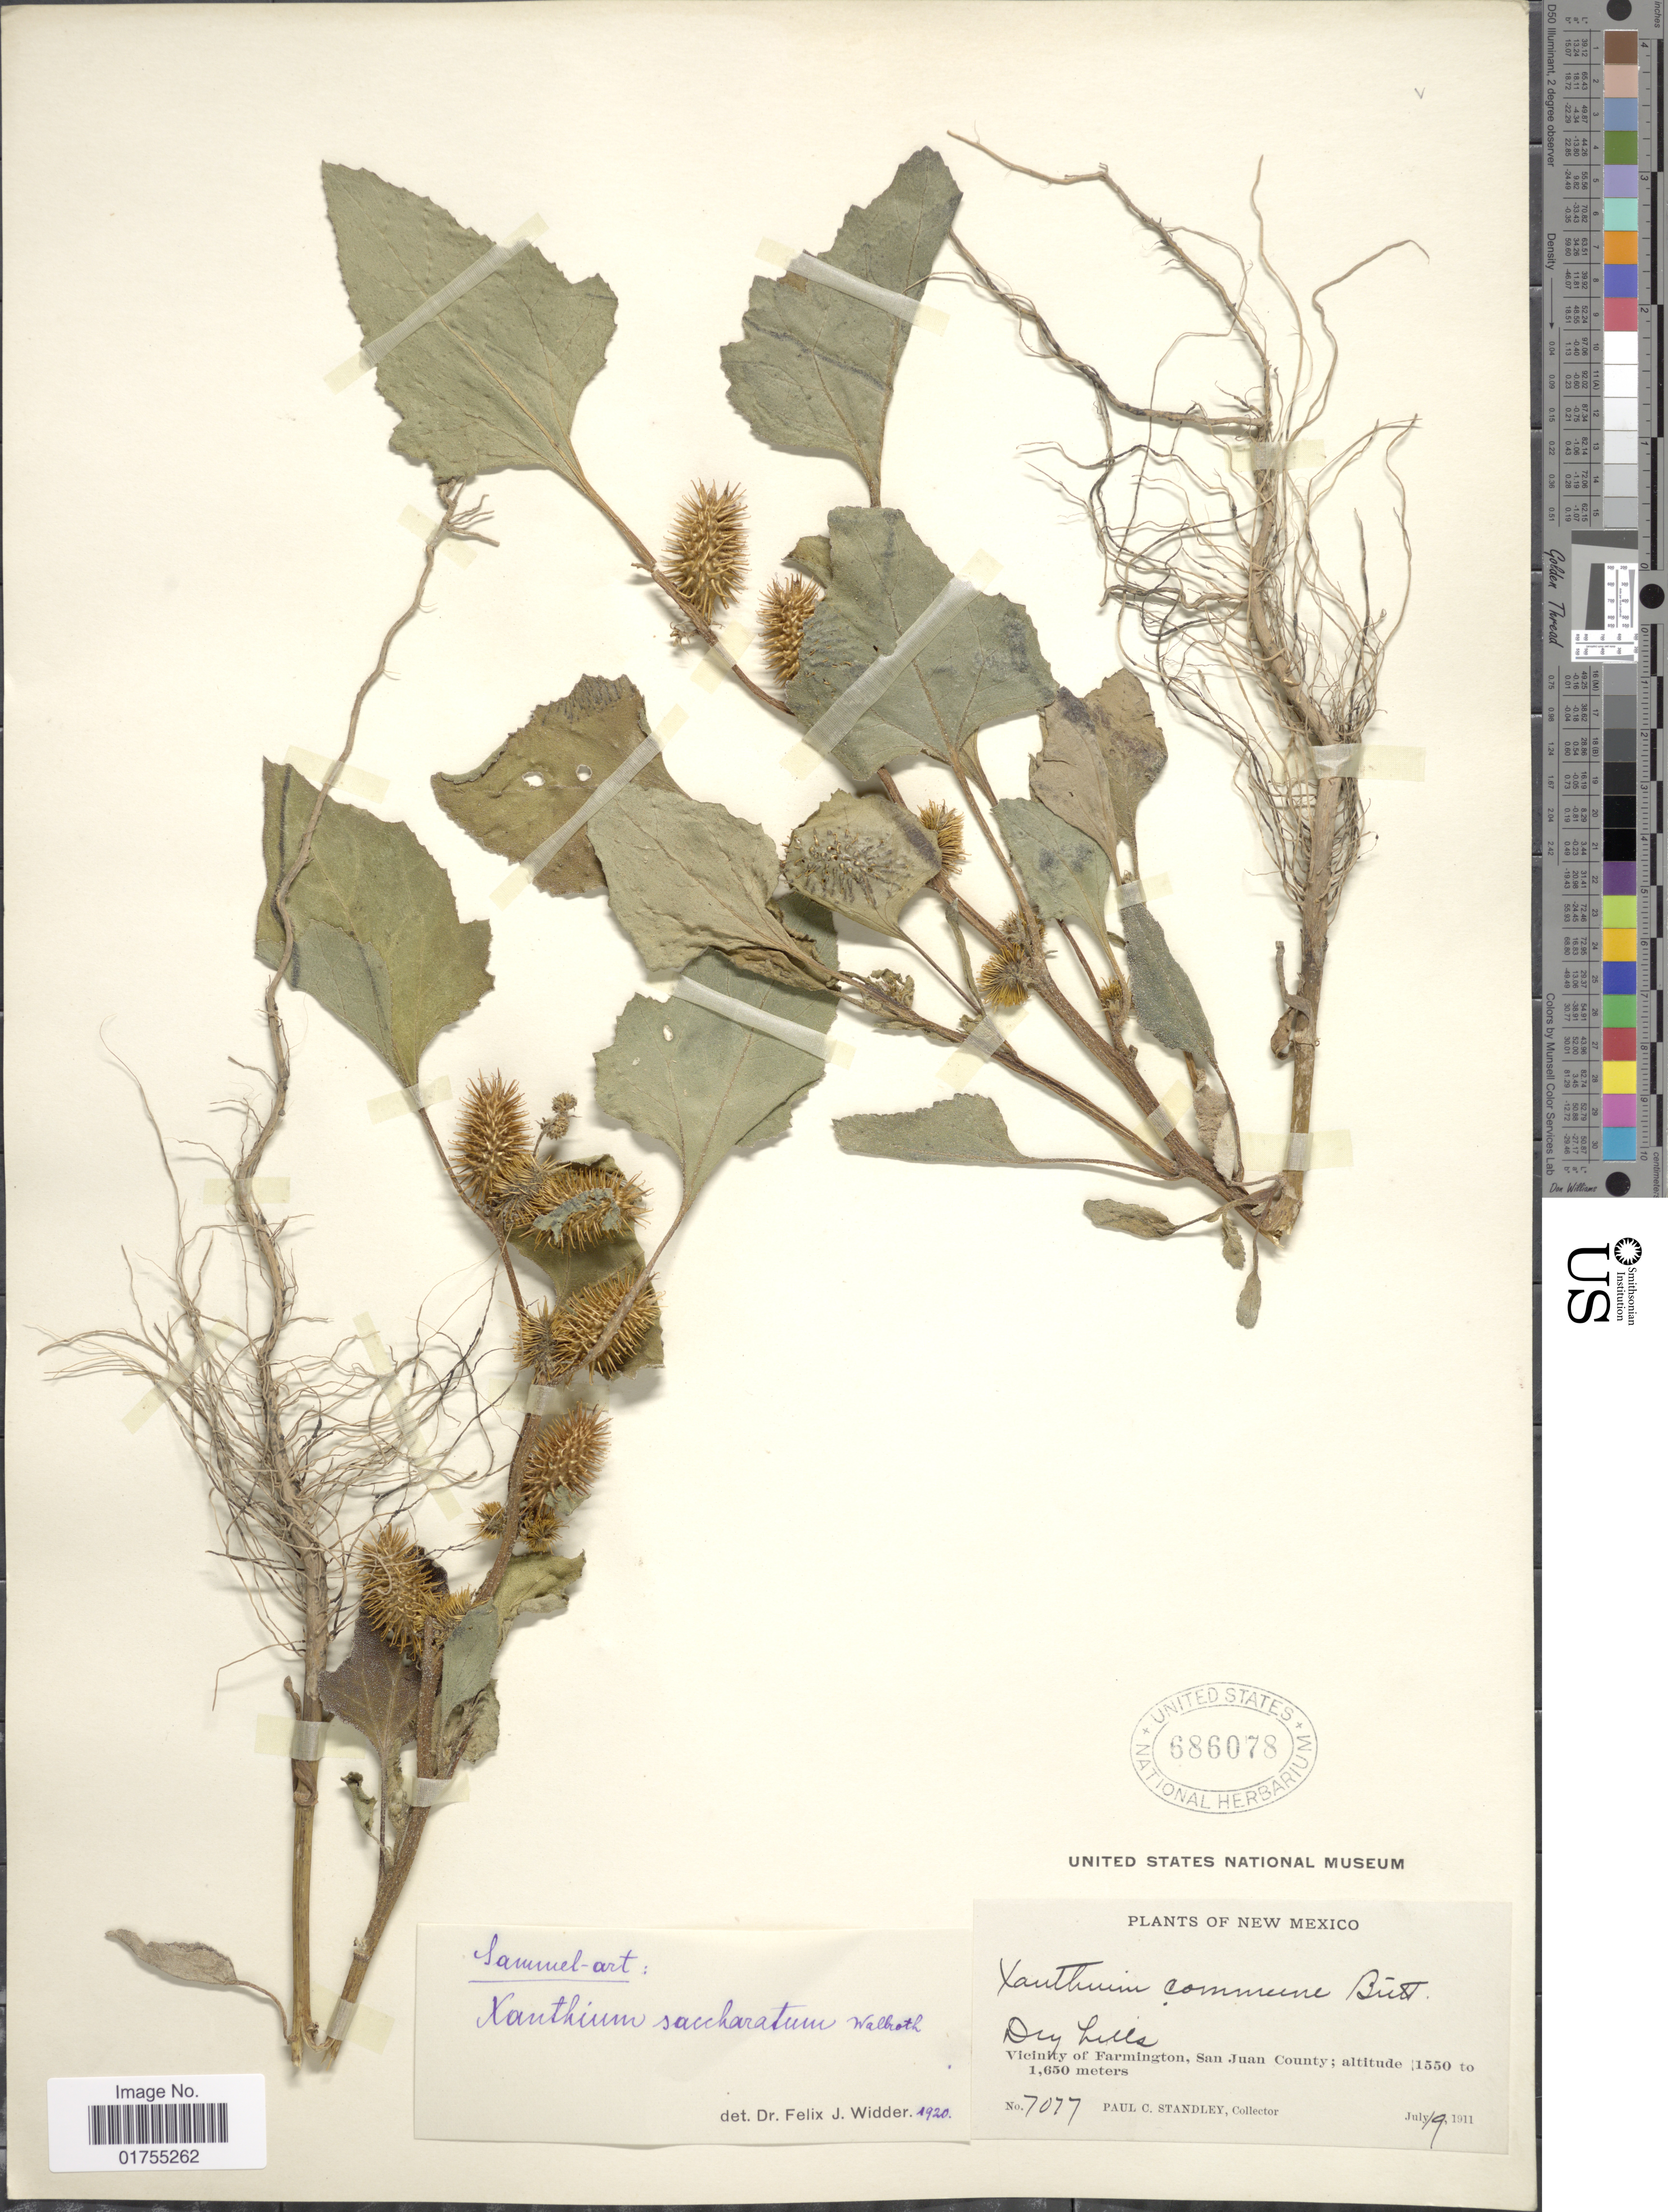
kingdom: Plantae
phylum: Tracheophyta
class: Magnoliopsida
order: Asterales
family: Asteraceae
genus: Xanthium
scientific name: Xanthium strumarium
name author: L.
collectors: P. C. Standley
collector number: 7077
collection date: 1911-07-19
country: United States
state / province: New Mexico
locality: Dry Hills, Vicinity of Farmington, San Juan County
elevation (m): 1550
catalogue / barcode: US 686078